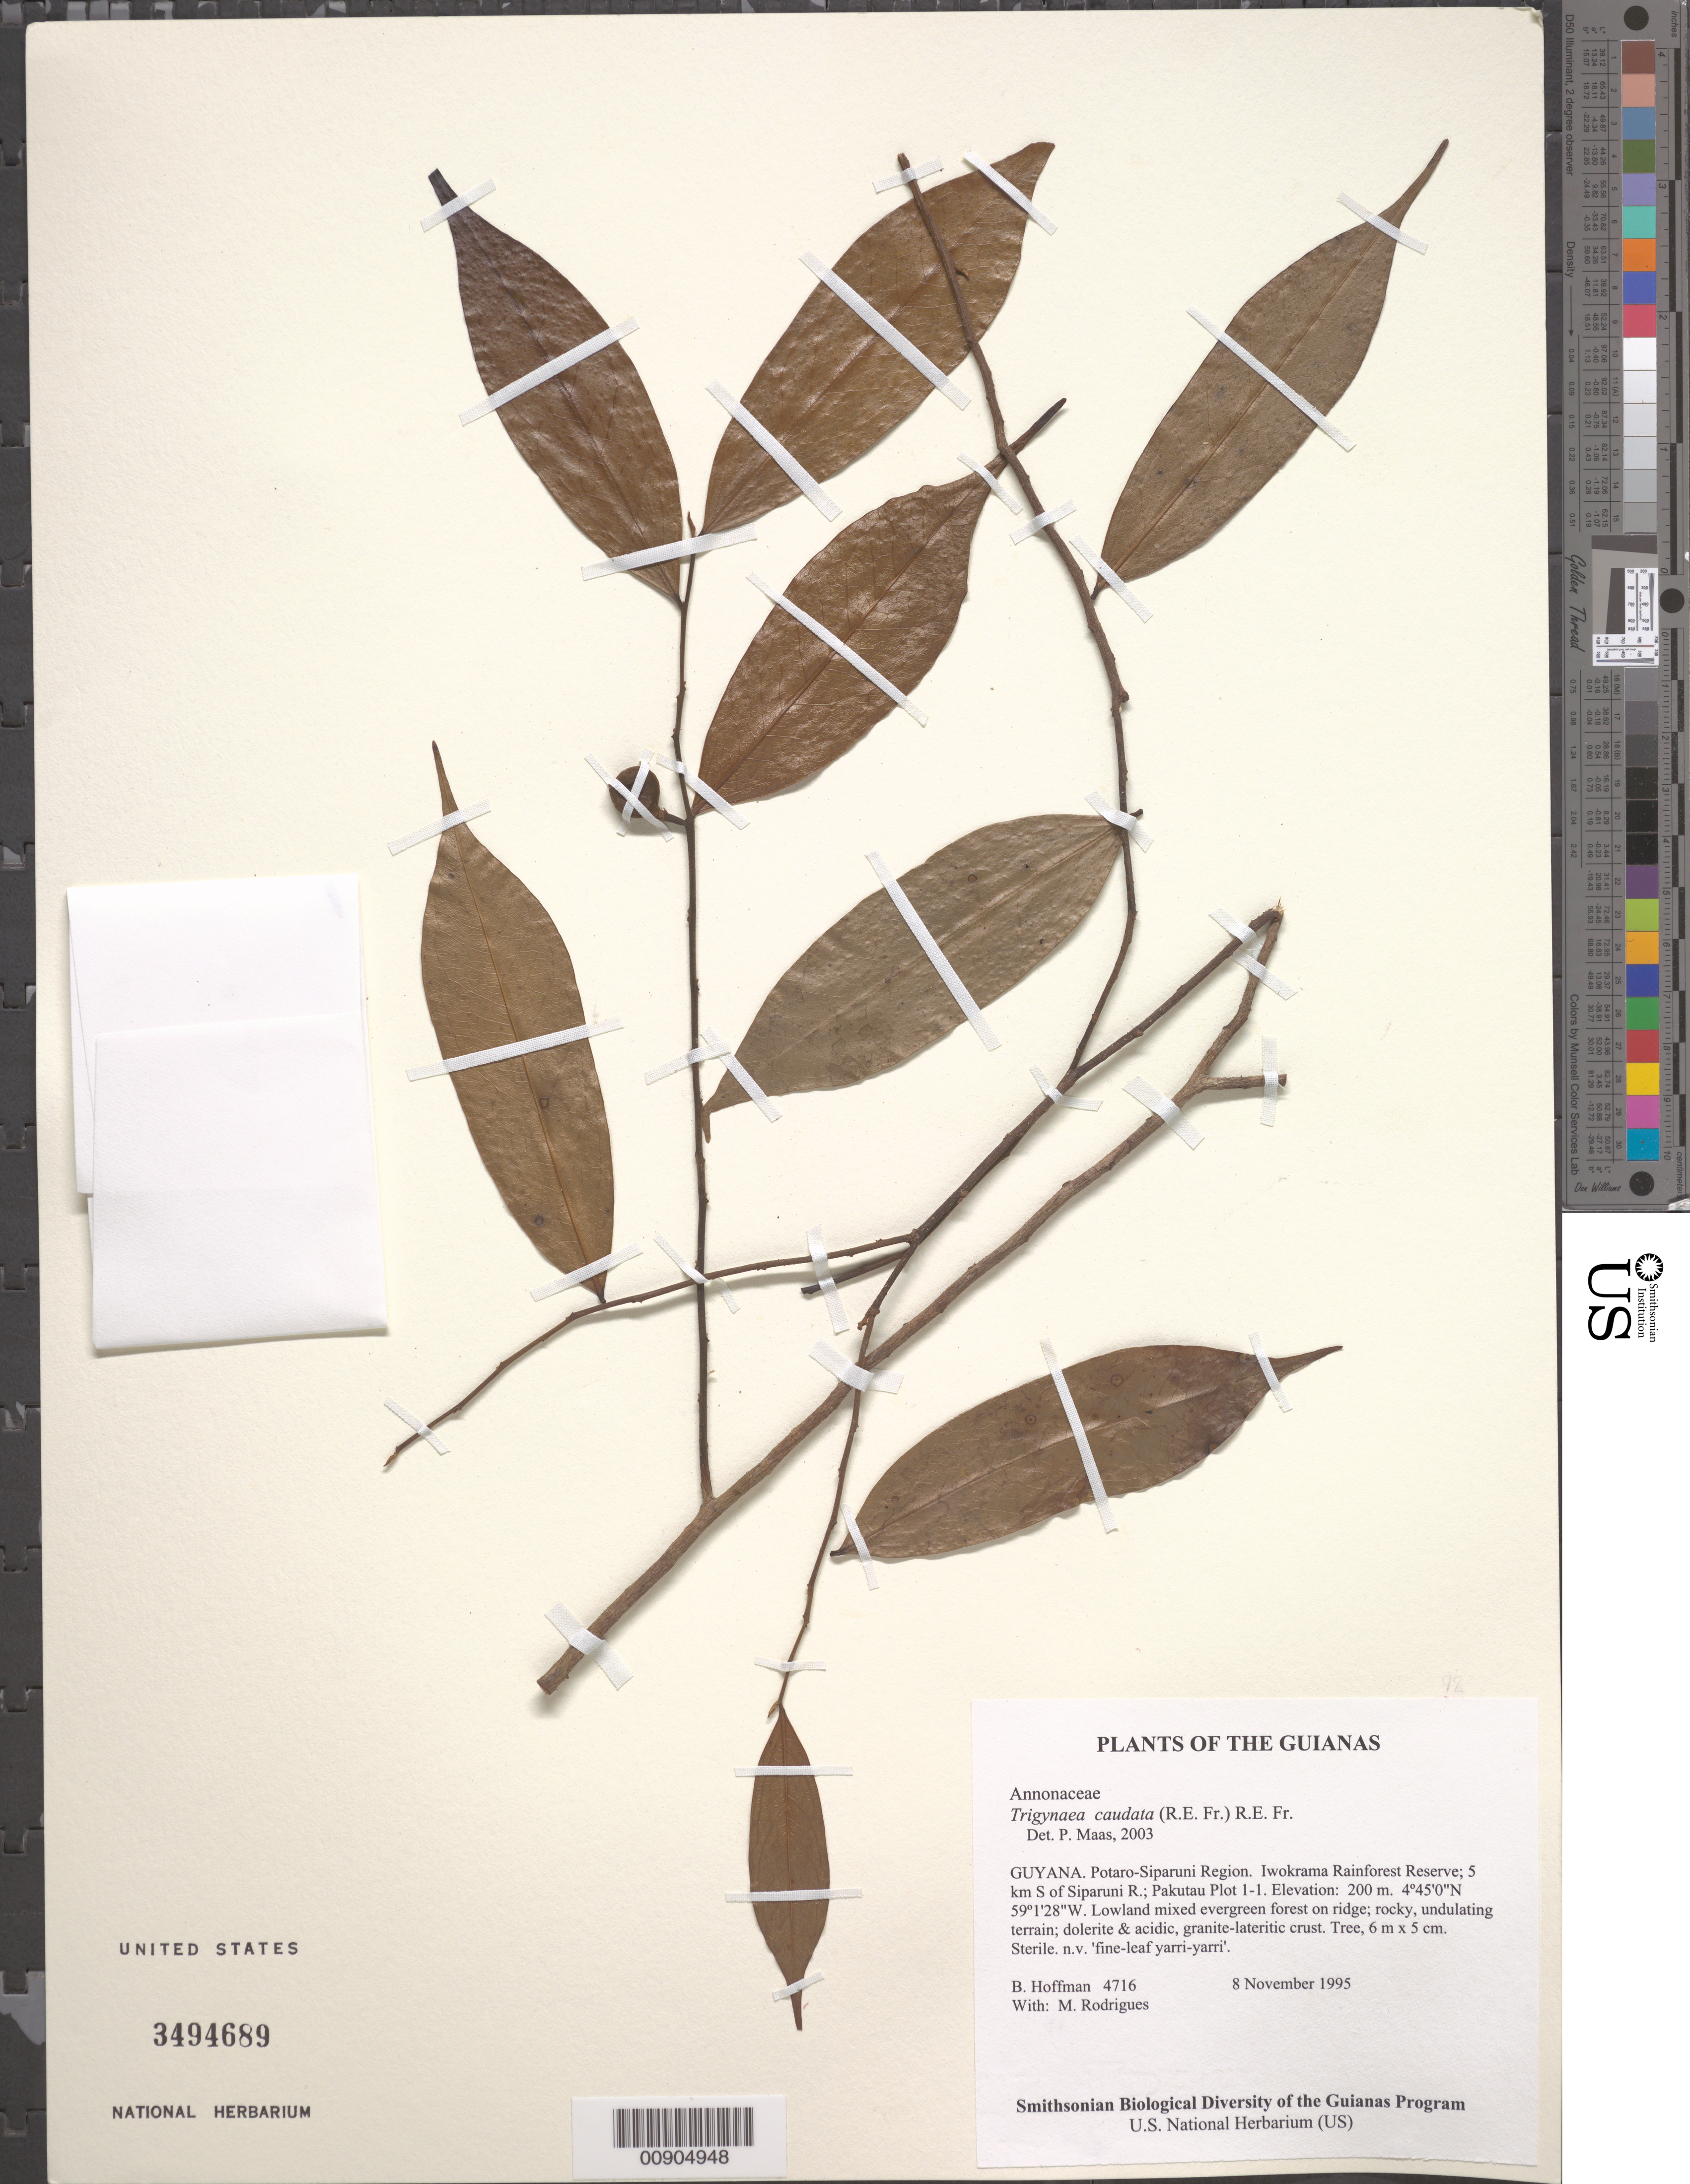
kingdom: Plantae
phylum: Tracheophyta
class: Magnoliopsida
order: Magnoliales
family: Annonaceae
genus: Trigynaea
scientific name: Trigynaea caudata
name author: (R.E. Fr.) R.E. Fr.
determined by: Maas, Paul J. M.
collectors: B. Hoffman & M. T. Rodrigues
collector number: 4716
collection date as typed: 8 November 1995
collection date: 1995-11-08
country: Guyana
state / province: Potaro-Siparuni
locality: Iwokrama Rainforest Reserve; 5 km S of Siparuni River; Pakutau Plot 1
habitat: Lowland mixed evergreen forest on ridge; rocky, undulating terrain; dolerite & acidic, granite-lateritic crust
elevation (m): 200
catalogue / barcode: US 3494689